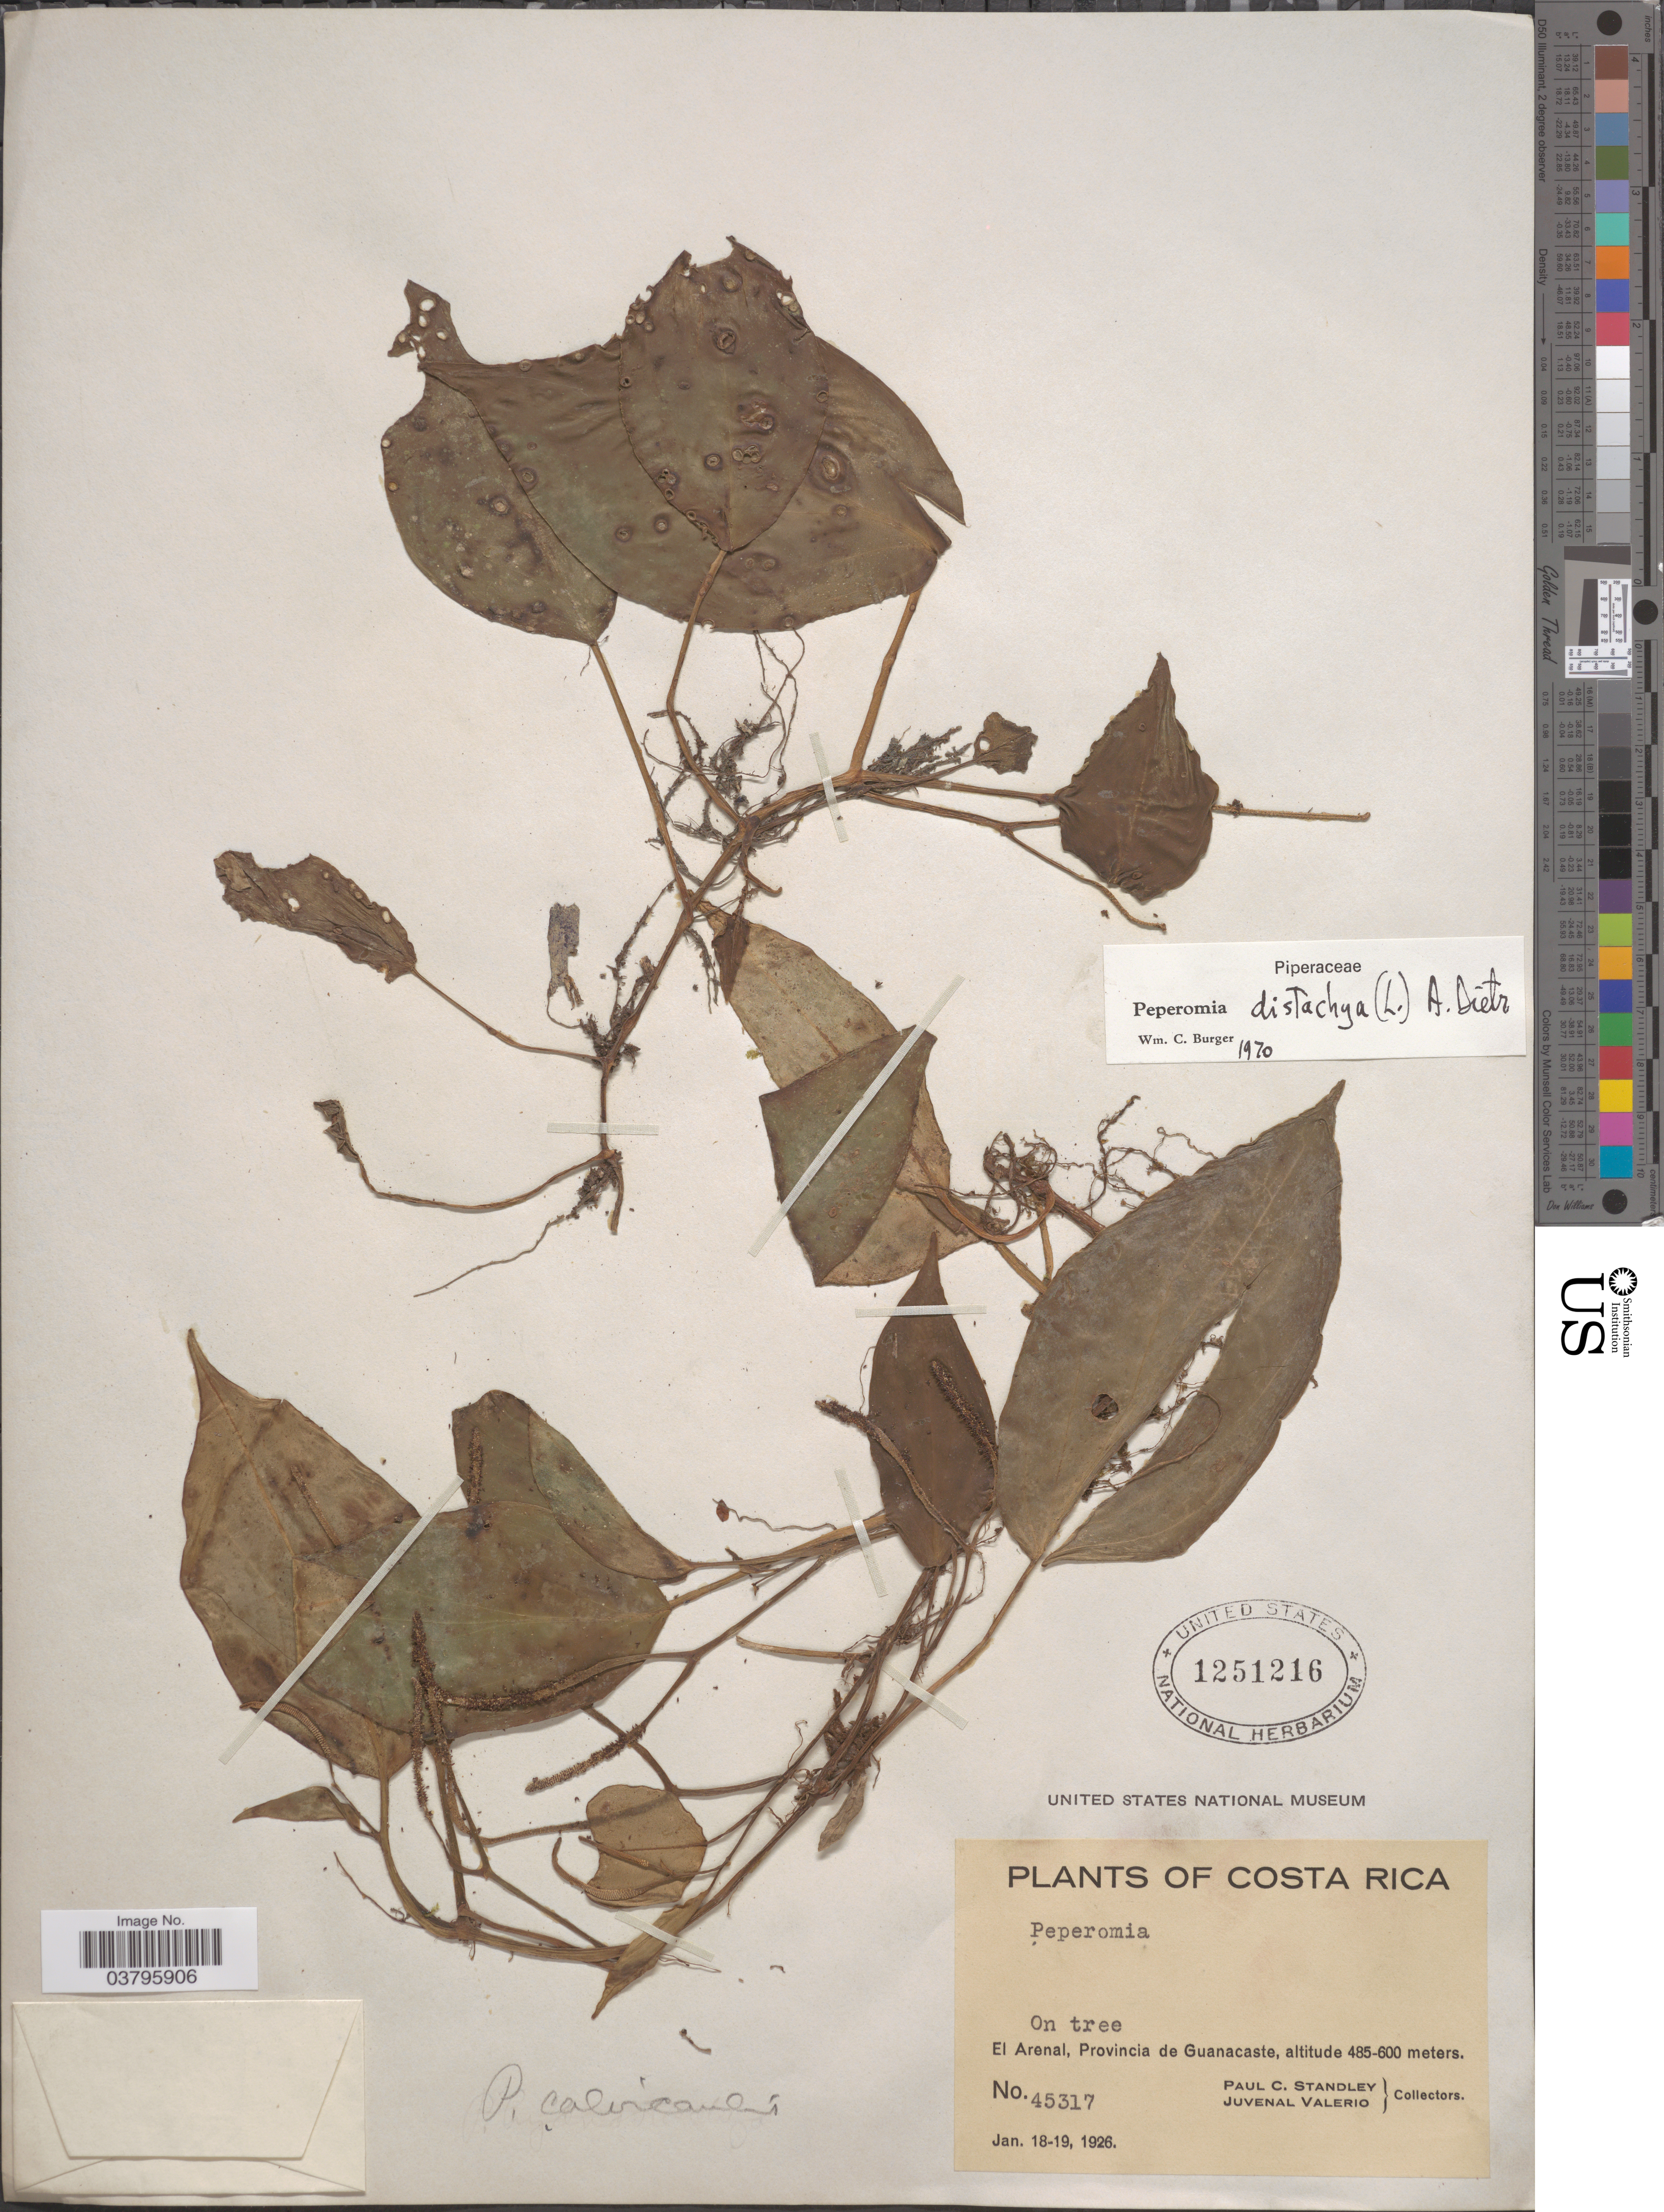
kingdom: Plantae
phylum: Tracheophyta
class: Magnoliopsida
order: Piperales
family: Piperaceae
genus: Peperomia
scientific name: Peperomia distachya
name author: (L.) A. Dietr.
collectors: P. C. Standley & J. Valerio R.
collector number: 45317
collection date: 1926-01-18/1926-01-19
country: Costa Rica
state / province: Guanacaste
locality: El Arenal.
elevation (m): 485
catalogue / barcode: US 1251216